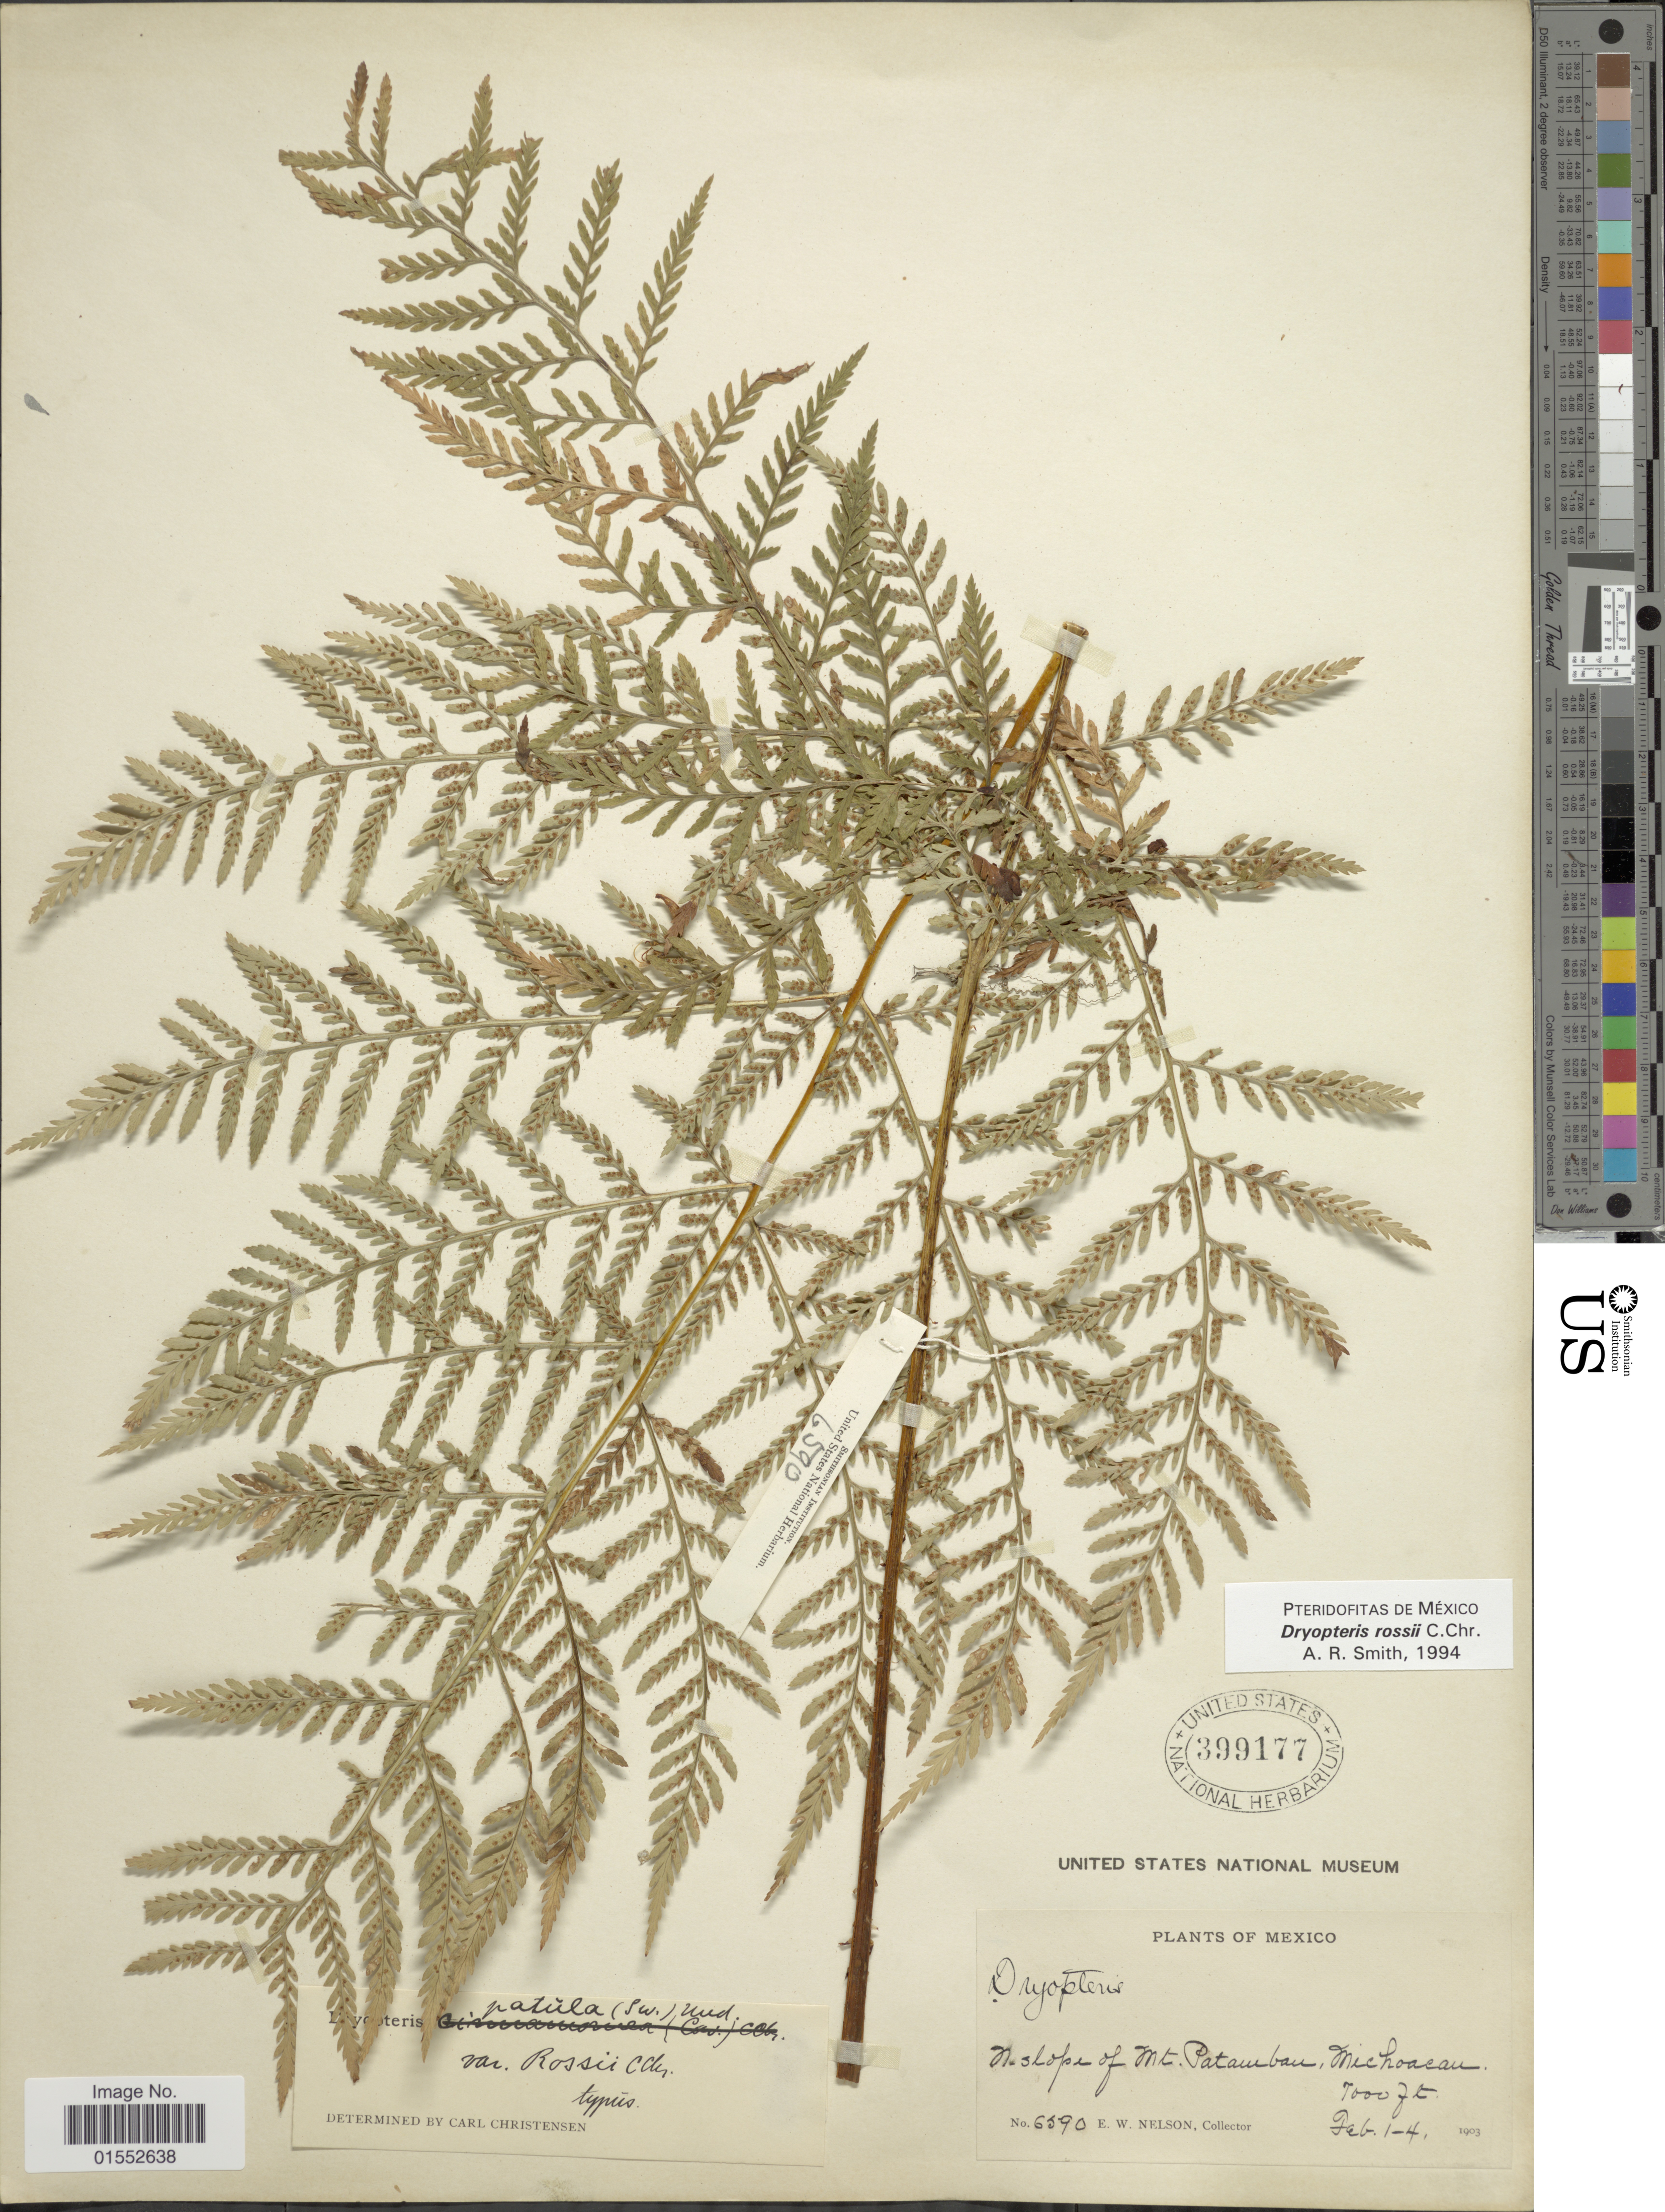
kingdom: Plantae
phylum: Tracheophyta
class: Polypodiopsida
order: Polypodiales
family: Dryopteridaceae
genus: Dryopteris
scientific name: Dryopteris rossii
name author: C. Chr.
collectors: E. W. Nelson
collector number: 6590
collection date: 1903-02-01/1903-02-04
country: Mexico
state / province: Michoacán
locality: N. slope of Mt. Patamban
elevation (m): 2134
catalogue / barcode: US 399177